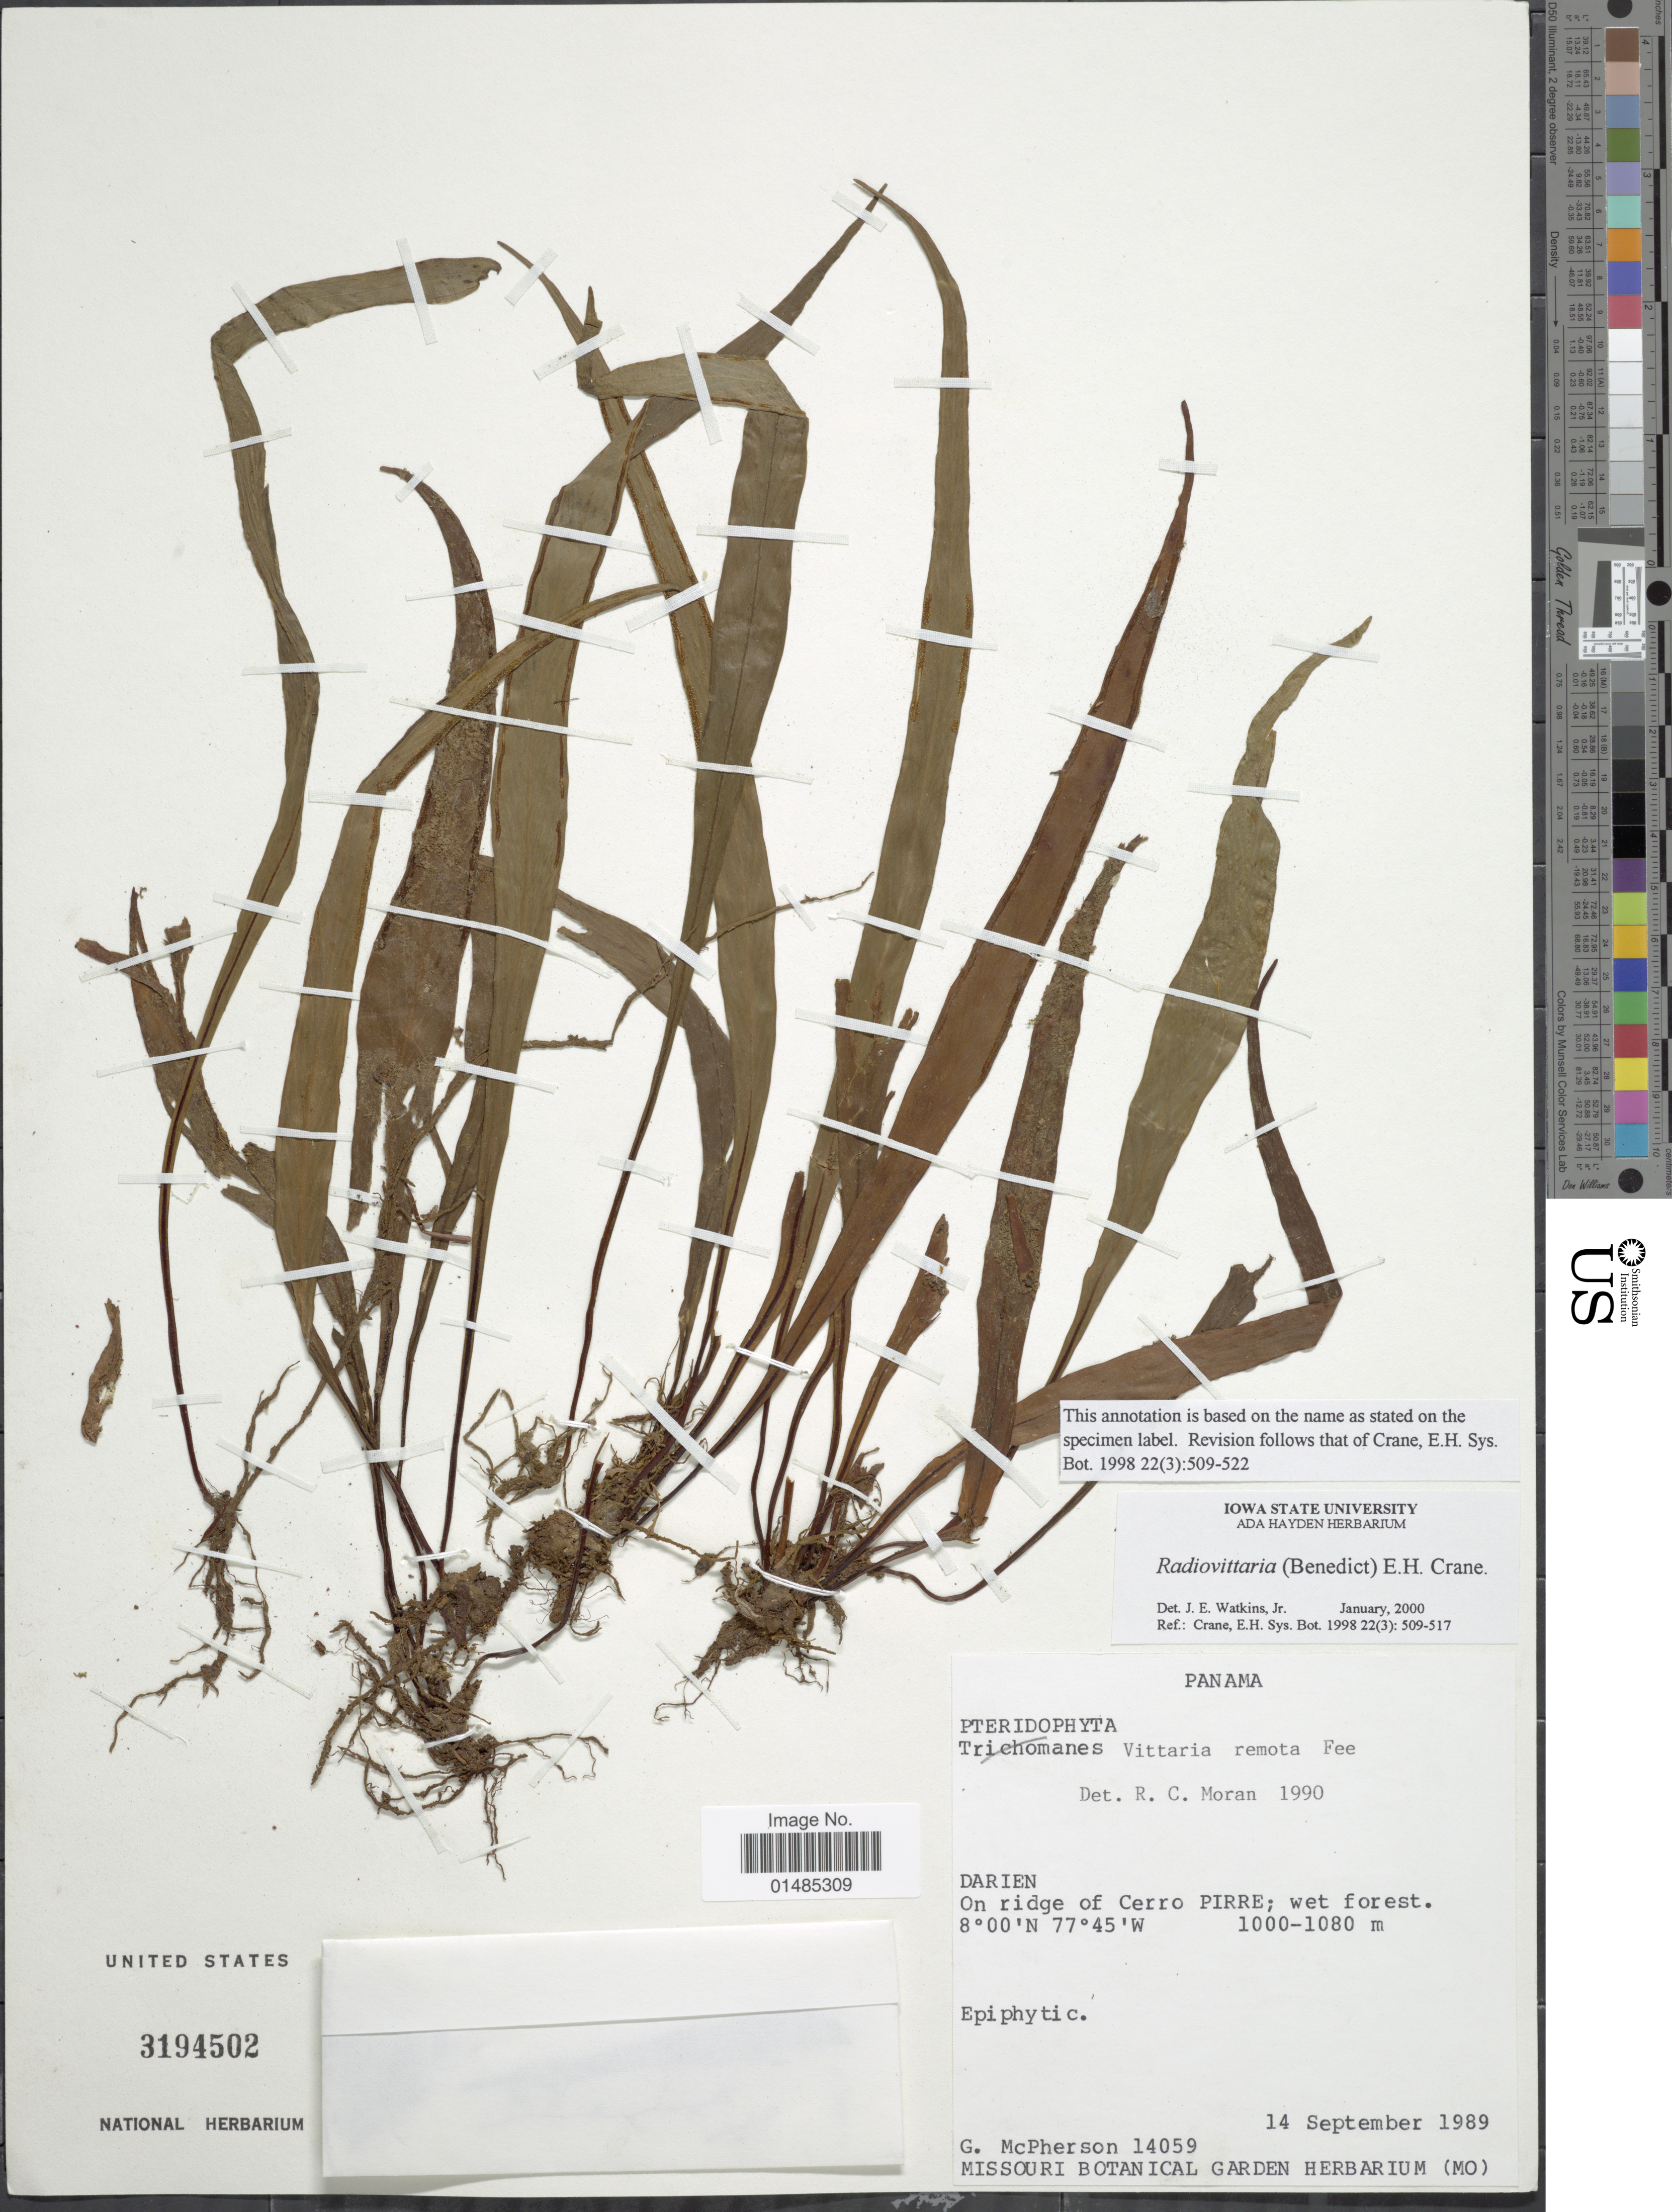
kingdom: Plantae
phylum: Tracheophyta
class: Polypodiopsida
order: Polypodiales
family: Pteridaceae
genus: Radiovittaria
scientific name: Radiovittaria remota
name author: (Fée) E.H. Crane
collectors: G. D. McPherson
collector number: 14059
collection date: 1989-09-14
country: Panama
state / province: Darién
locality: On ridge of Cerro Pirre; wet forest.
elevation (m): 1000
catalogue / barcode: US 3194502